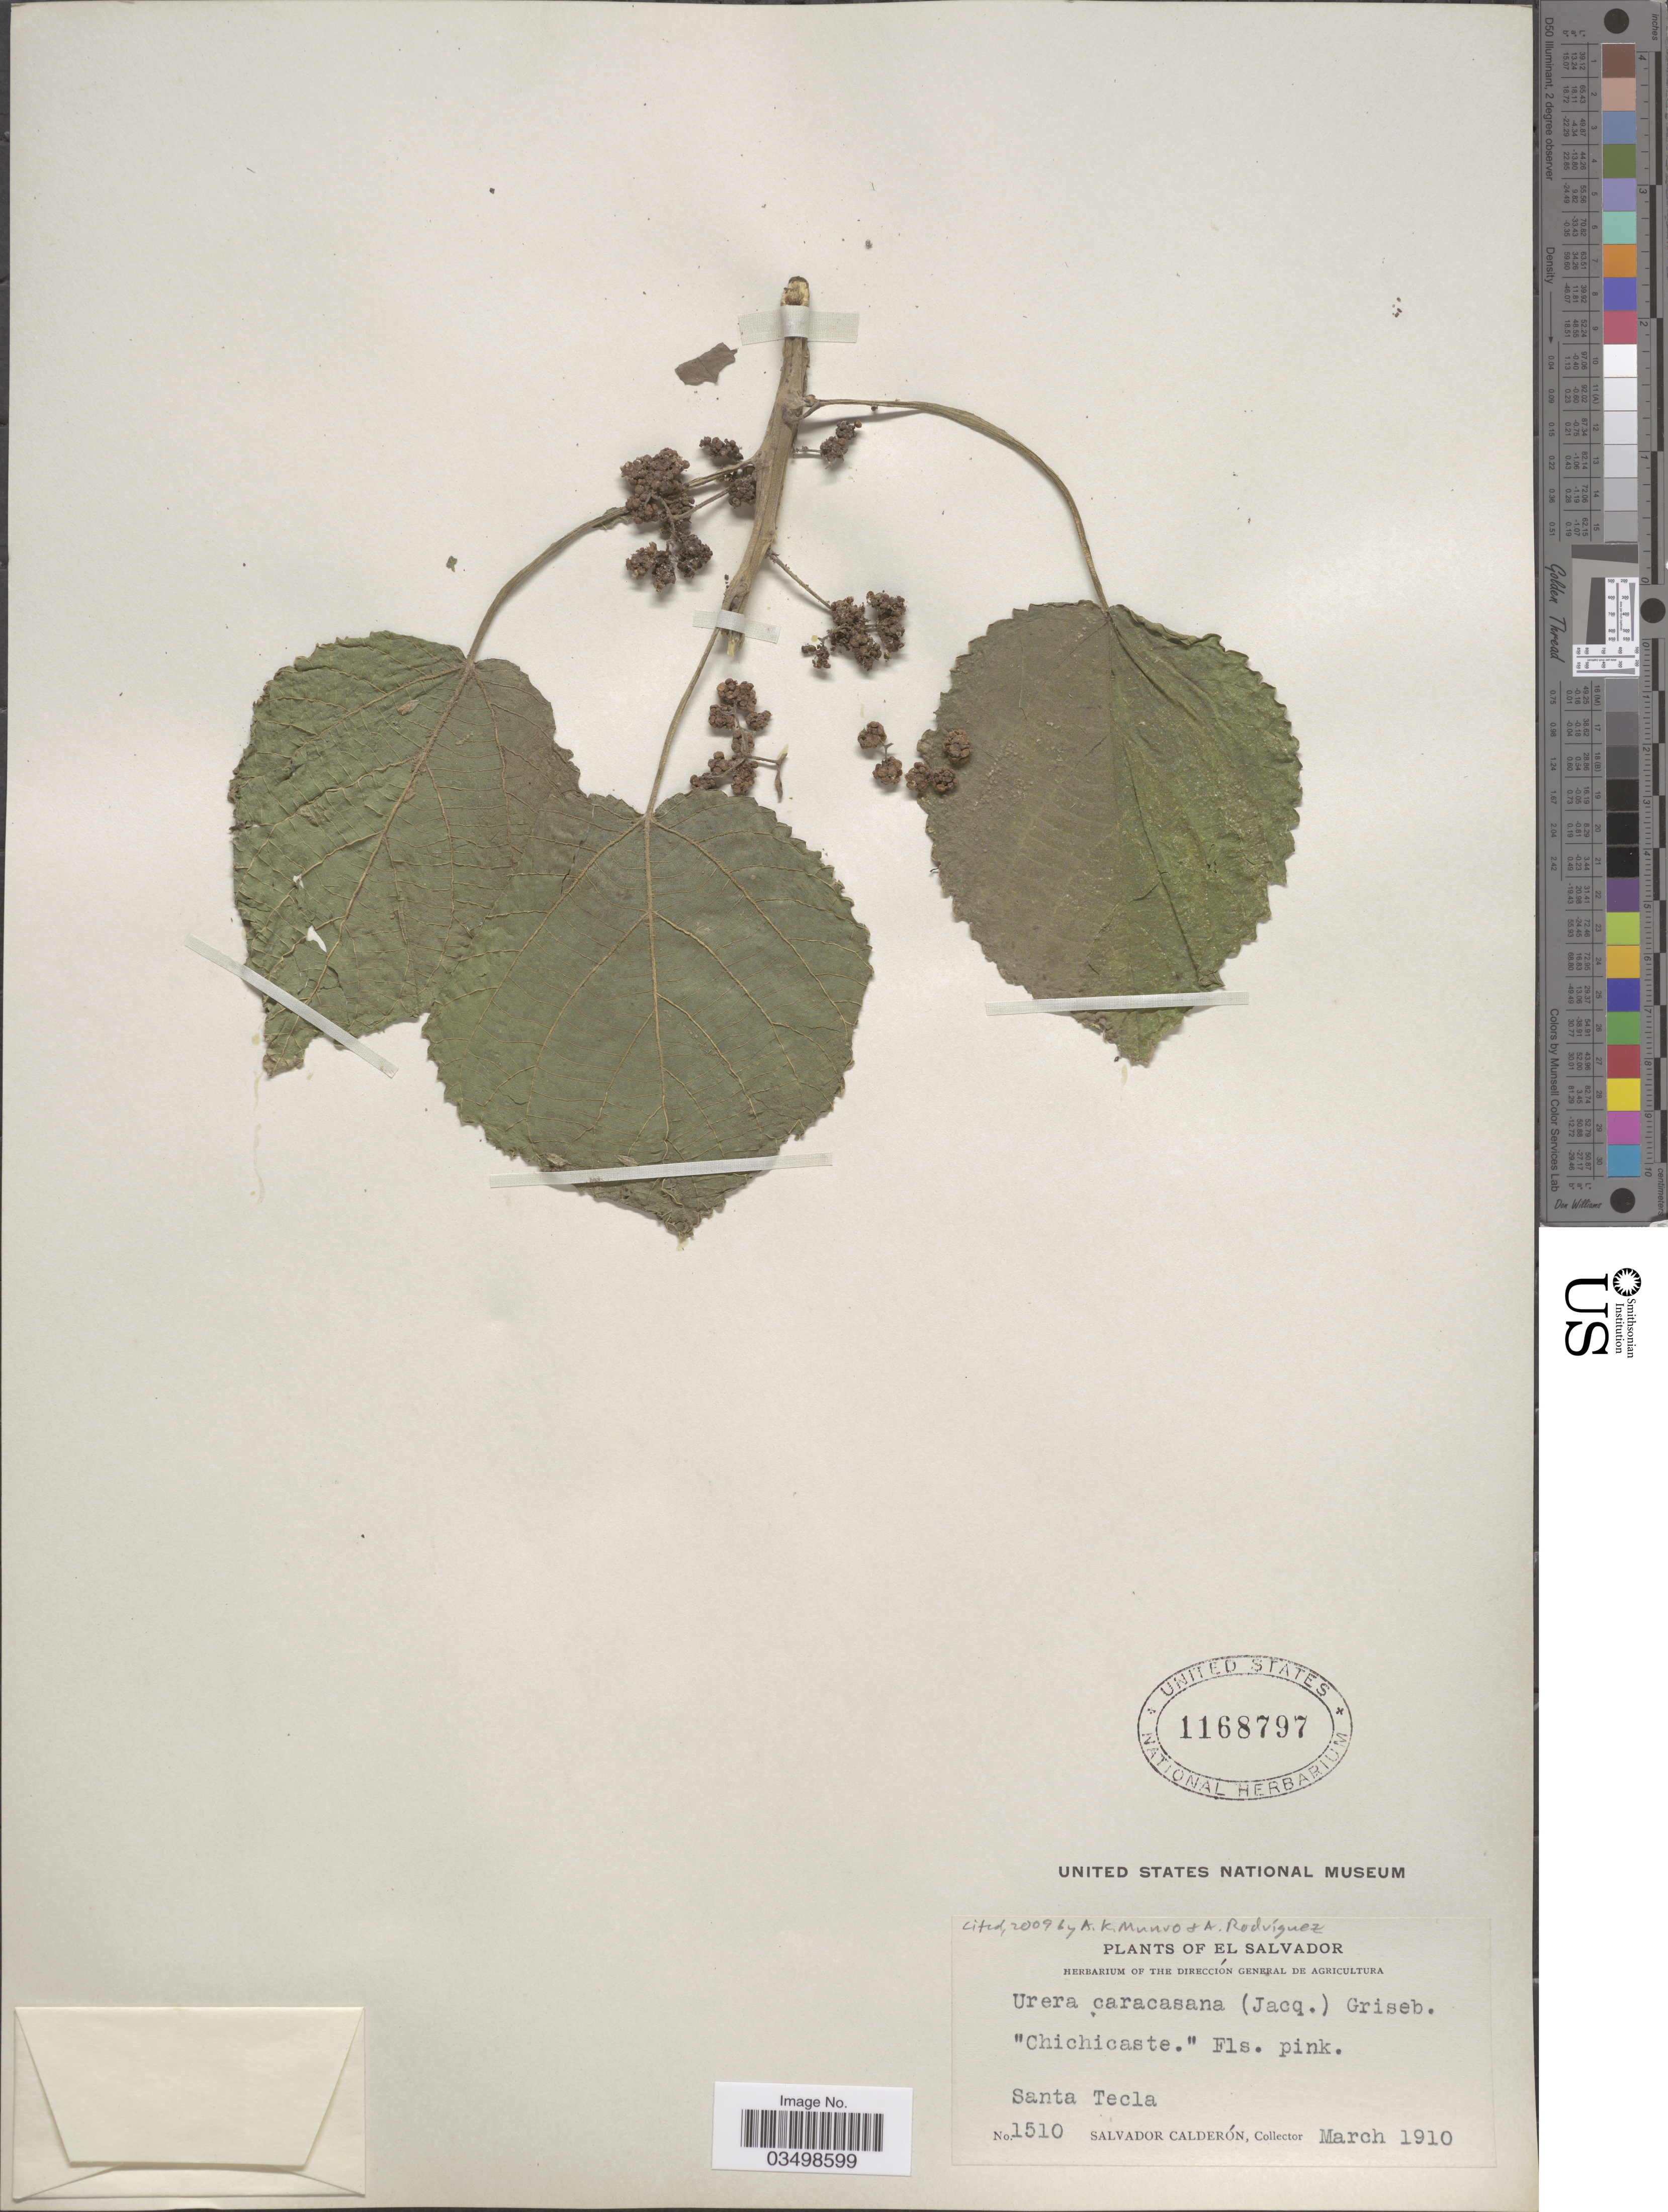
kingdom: Plantae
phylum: Tracheophyta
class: Magnoliopsida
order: Rosales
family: Urticaceae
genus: Urera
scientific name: Urera caracasana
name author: (Jacq.) Gaudich. ex Griseb.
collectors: S. Calderón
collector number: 1510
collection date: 1910-03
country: El Salvador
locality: Santa Tecla.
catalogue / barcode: US 1168797